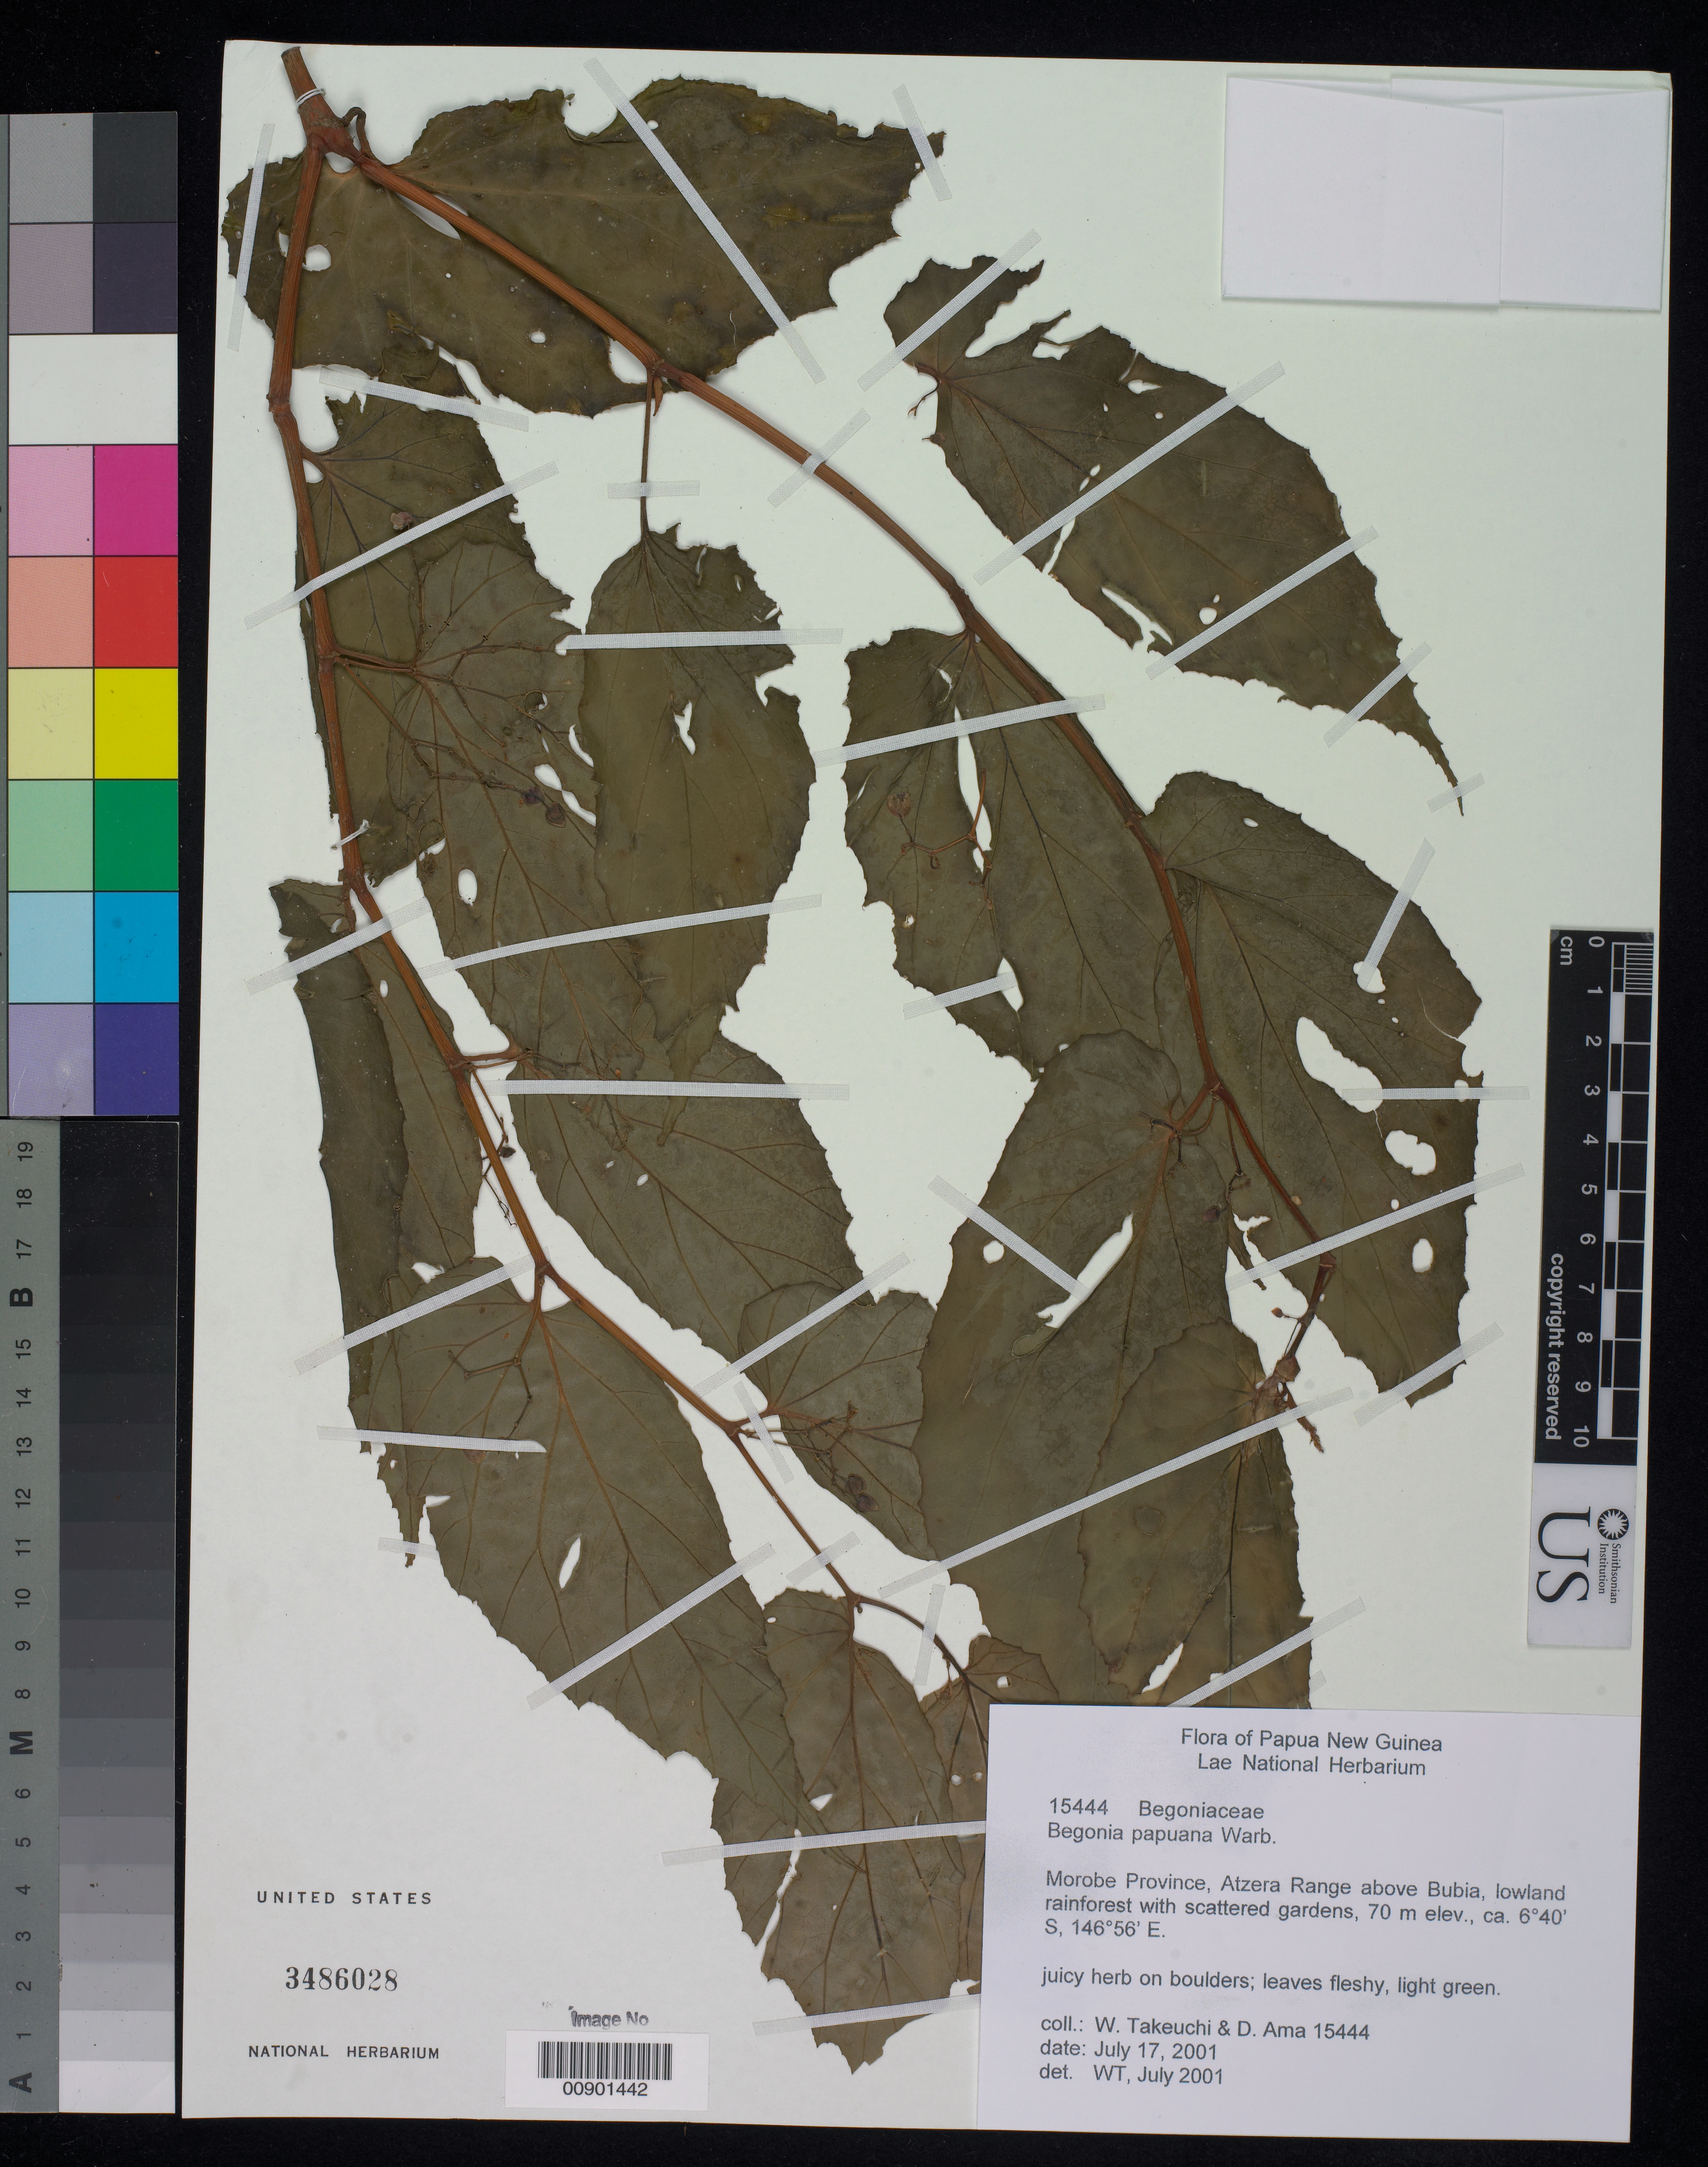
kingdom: Plantae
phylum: Tracheophyta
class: Magnoliopsida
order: Malpighiales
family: Elatinaceae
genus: Elatine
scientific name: Elatine papuana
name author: Warb.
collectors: W. N. Takeuchi & D. Ama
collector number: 15444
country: Papua New Guinea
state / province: Morobe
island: New Guinea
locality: Atzera Range, above Bubia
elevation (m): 70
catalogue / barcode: US 3486028